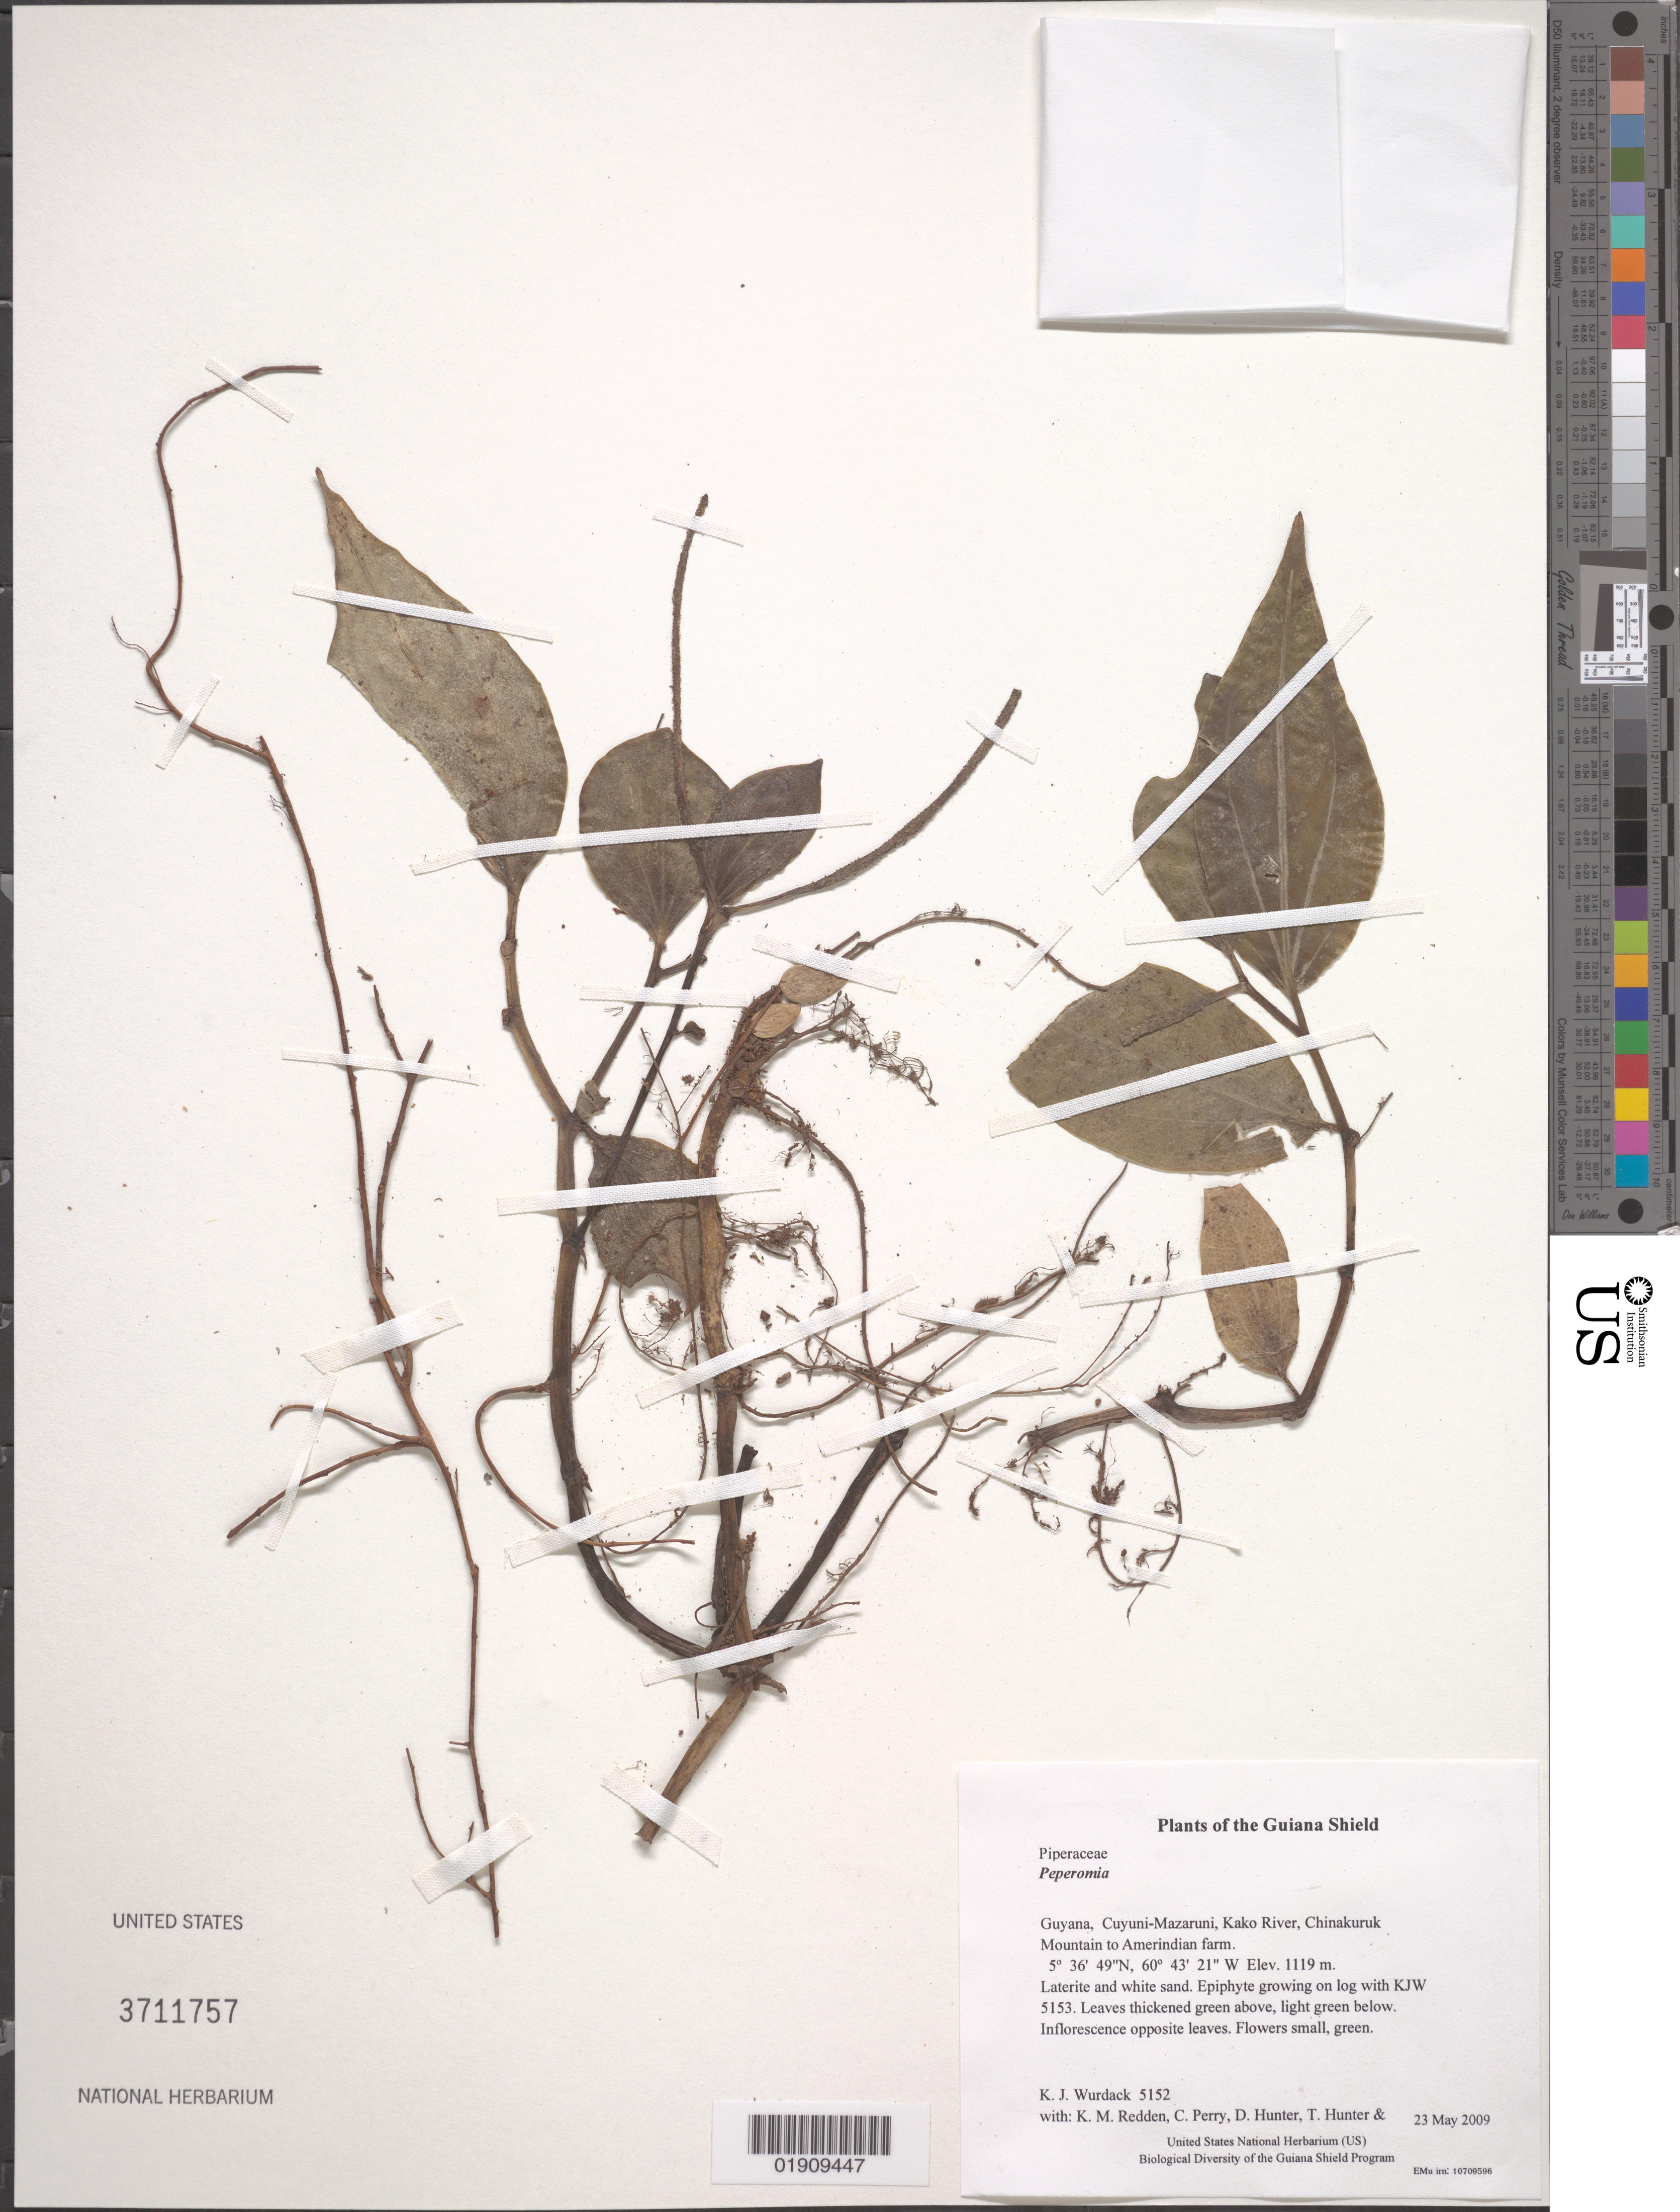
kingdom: Plantae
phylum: Tracheophyta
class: Magnoliopsida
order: Piperales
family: Piperaceae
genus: Peperomia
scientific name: Peperomia sp.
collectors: K. Wurdack, K. M. Redden, C. Perry, D. Hunter, T. Hunter & V. Roland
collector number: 5152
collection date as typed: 23 May 2009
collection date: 2009-05-23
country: Guyana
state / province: Cuyuni-Mazaruni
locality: Kako River, Chinakuruk Mountain to Amerindian farm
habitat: Laterite and white sand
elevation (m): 1119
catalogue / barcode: US 3711757